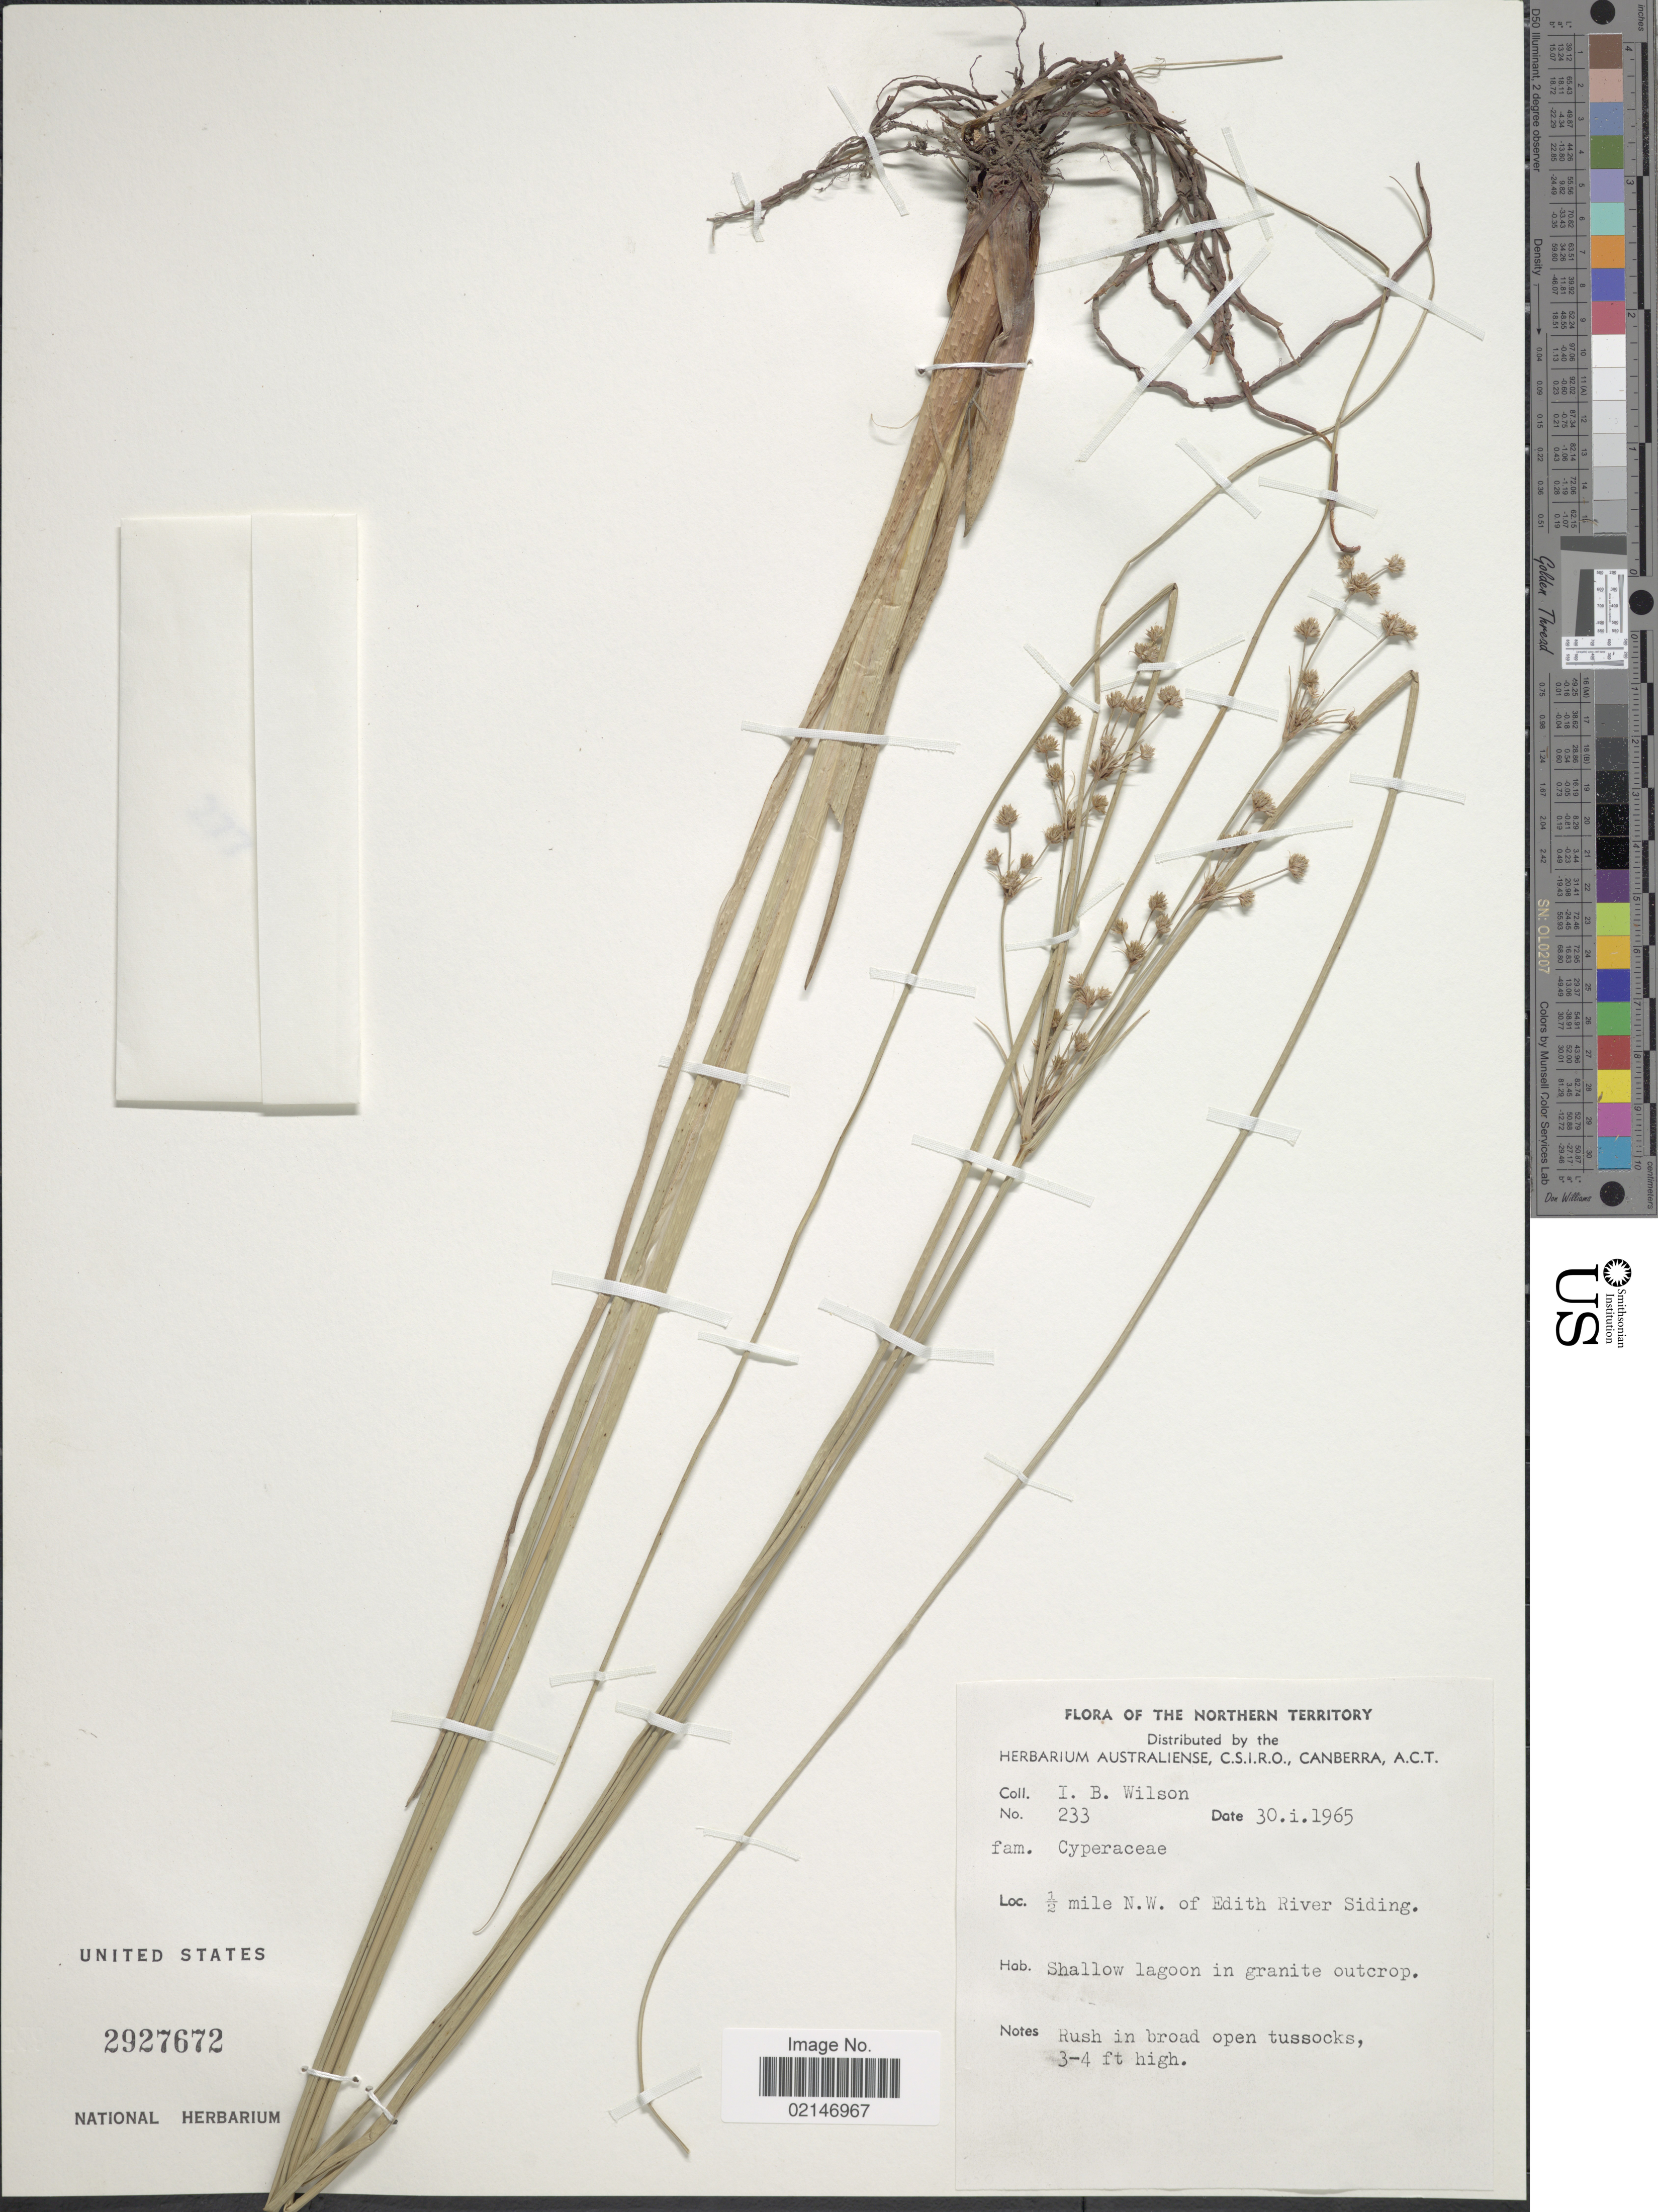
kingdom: Plantae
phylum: Tracheophyta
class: Liliopsida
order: Poales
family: Cyperaceae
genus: Cyperus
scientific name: Cyperus holoschoenus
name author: R. Br.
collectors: I. B. Wilson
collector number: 233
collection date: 1965-01-30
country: Australia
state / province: Northern Territory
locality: ½ mile N.W. of Edith River Siding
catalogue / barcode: US 2927672